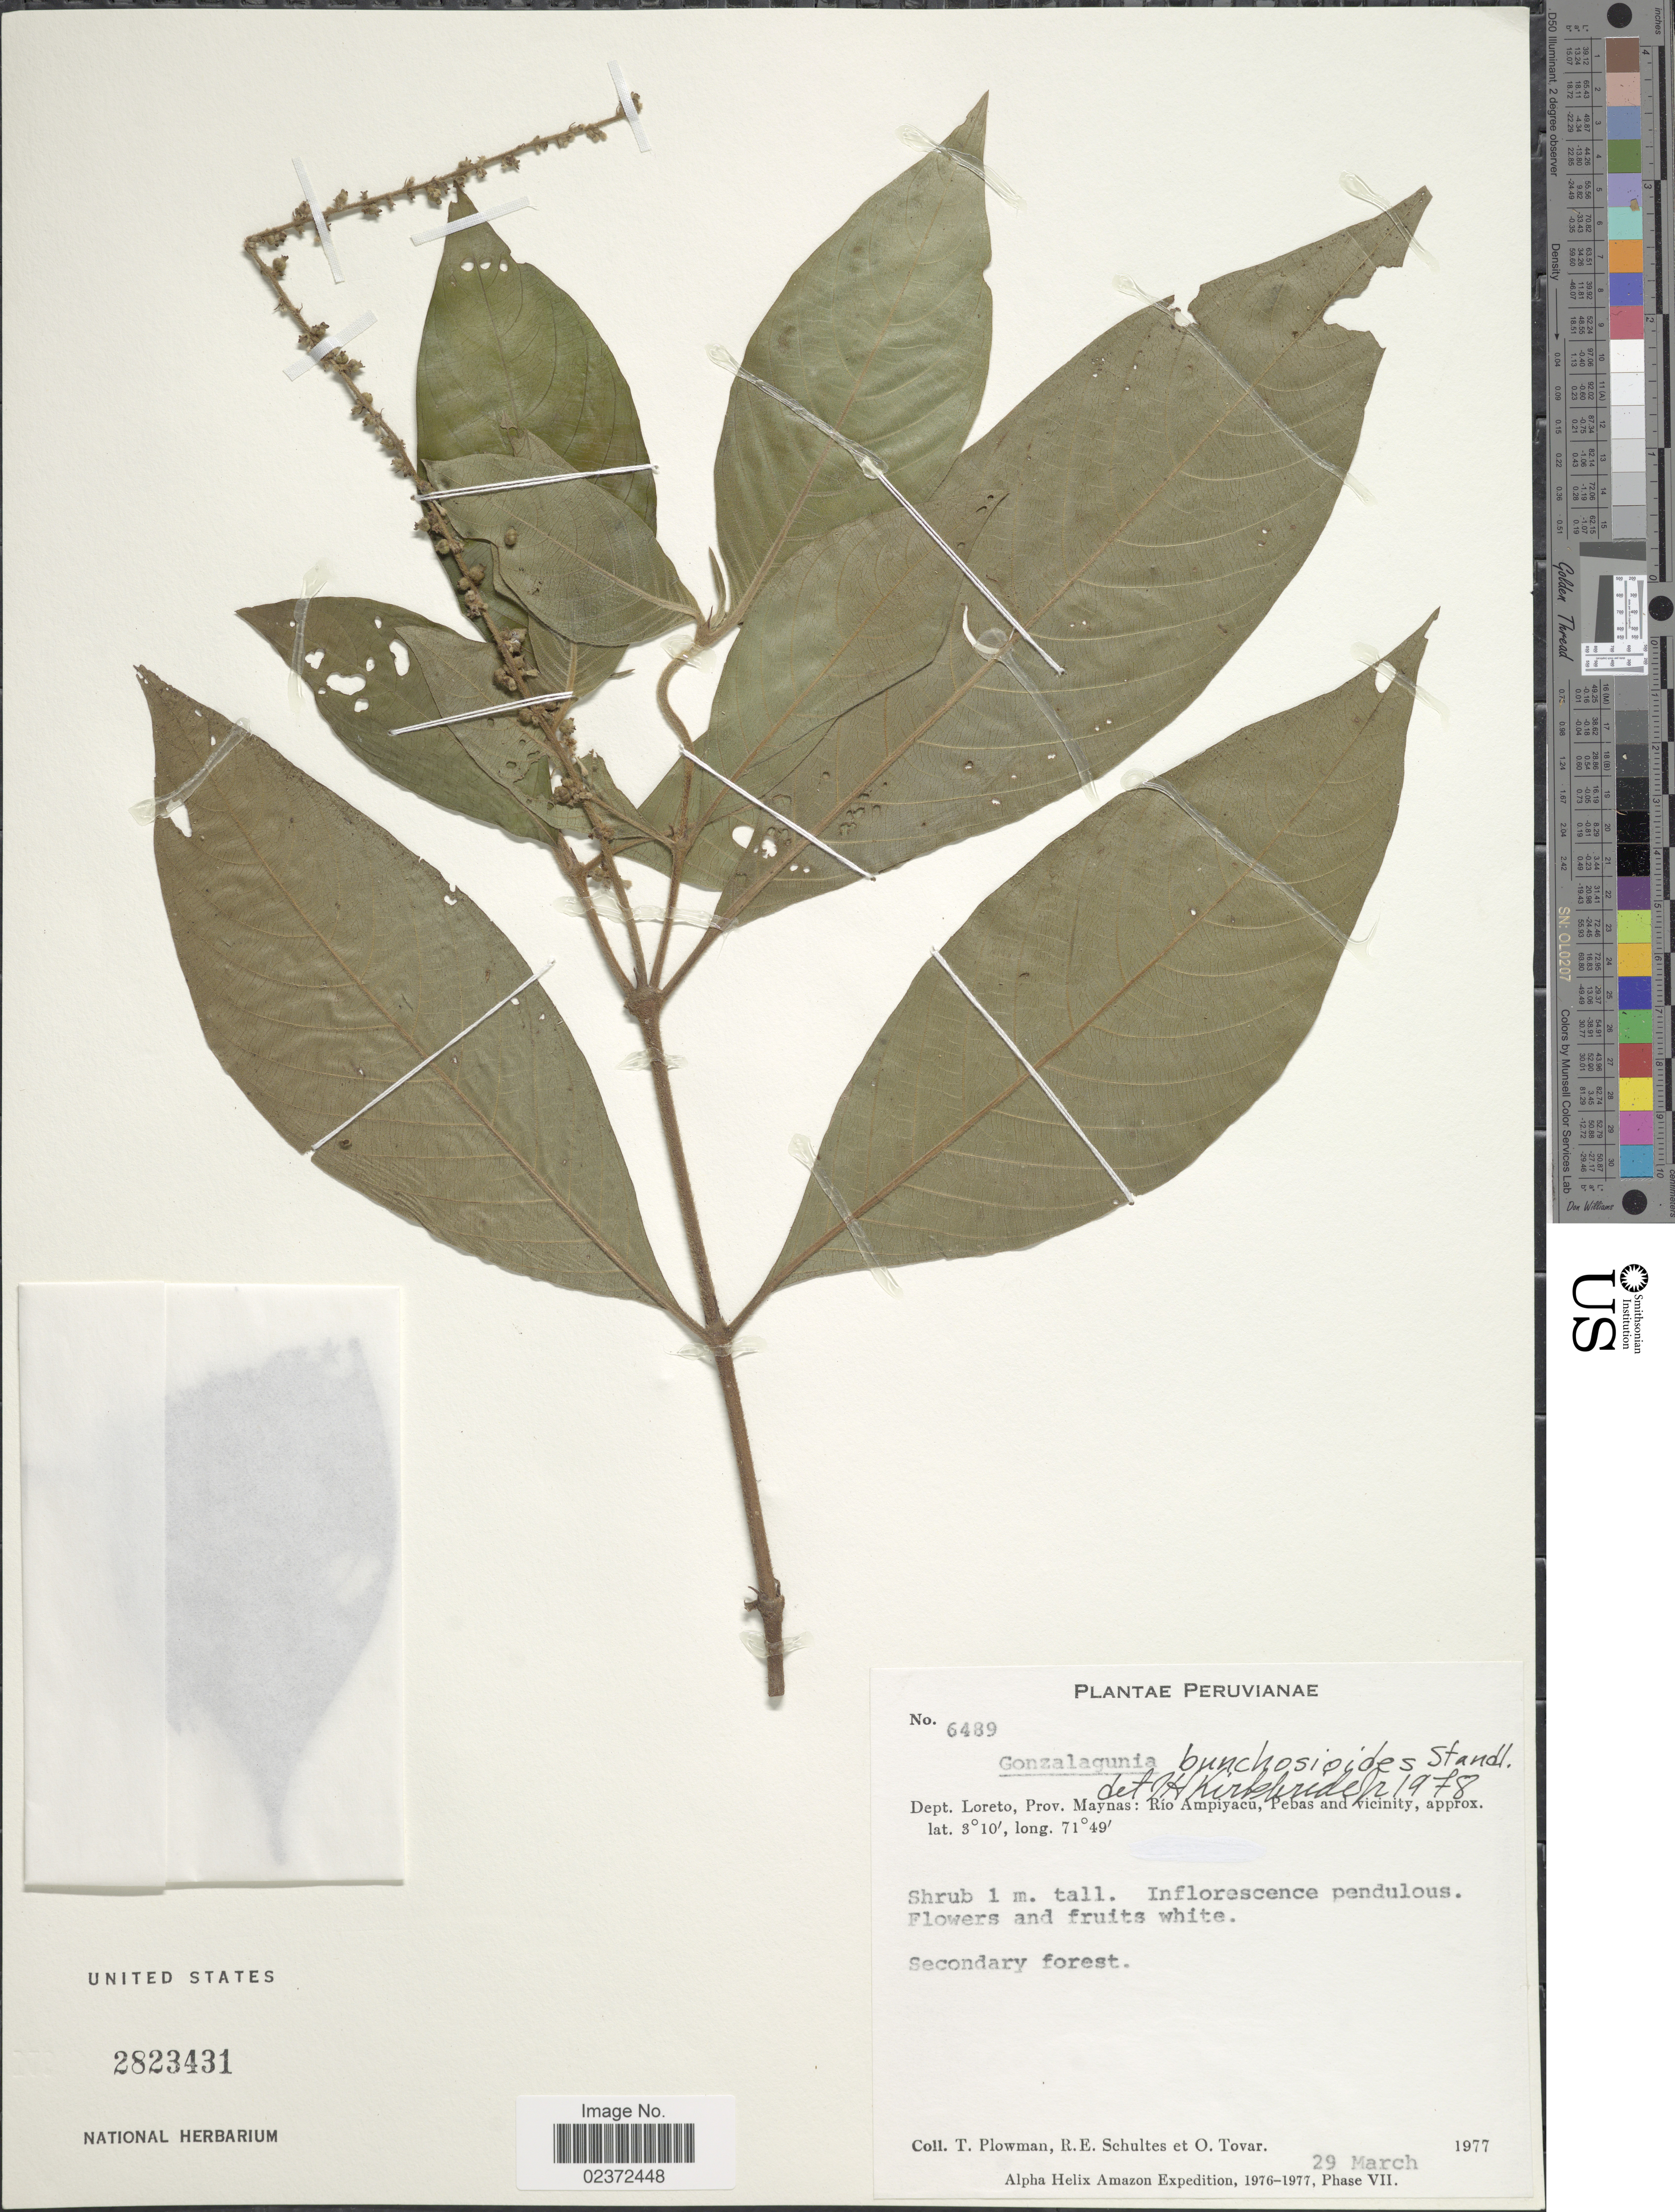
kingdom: Plantae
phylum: Tracheophyta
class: Magnoliopsida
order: Gentianales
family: Rubiaceae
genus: Gonzalagunia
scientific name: Gonzalagunia bunchosioides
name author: Standl.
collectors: T. Plowman, R. E. Schultes & Ó. Tovar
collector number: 6489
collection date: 1977-03-29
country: Peru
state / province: Loreto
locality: prov. Maynas: Rio Ampiyacu, Pebas and vicinity. Secondary forest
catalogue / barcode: US 2823431